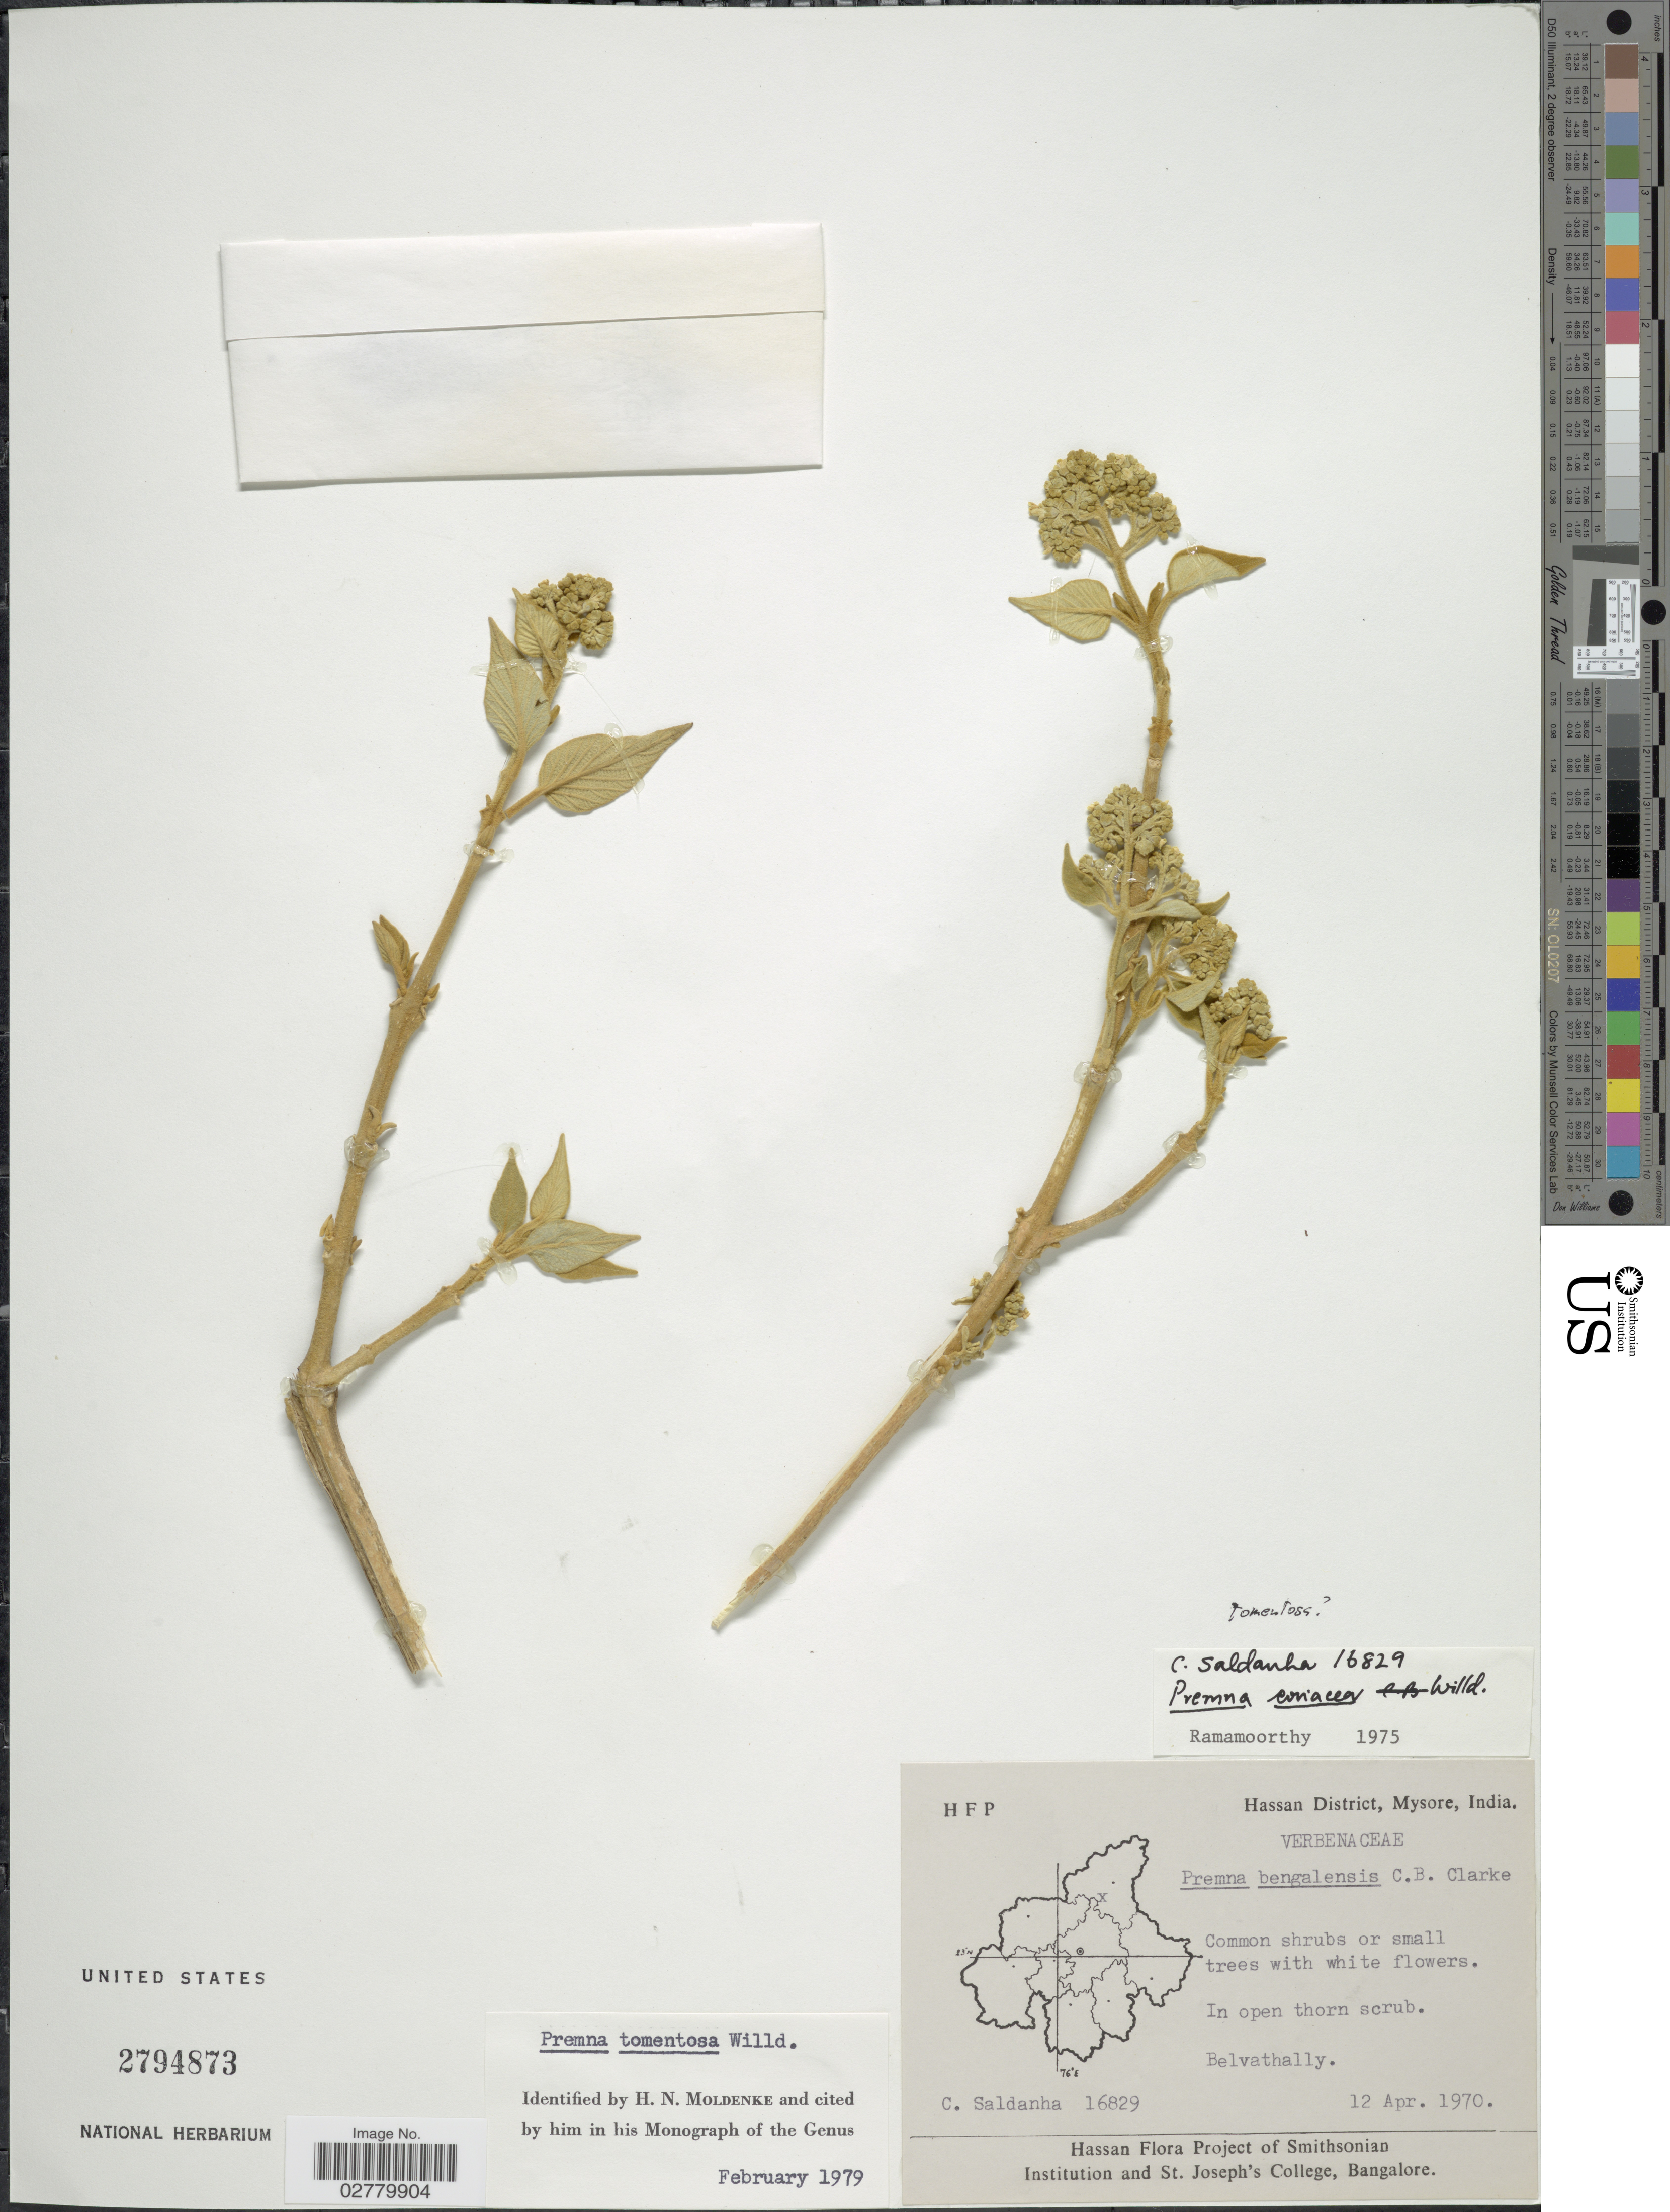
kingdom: Plantae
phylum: Tracheophyta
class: Magnoliopsida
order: Lamiales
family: Lamiaceae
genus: Premna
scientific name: Premna tomentosa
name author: Willd.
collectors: C. Saldanha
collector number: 16829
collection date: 1970-04-12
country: India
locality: Hassan District, Mysore. Belvathally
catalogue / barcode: US 2794873